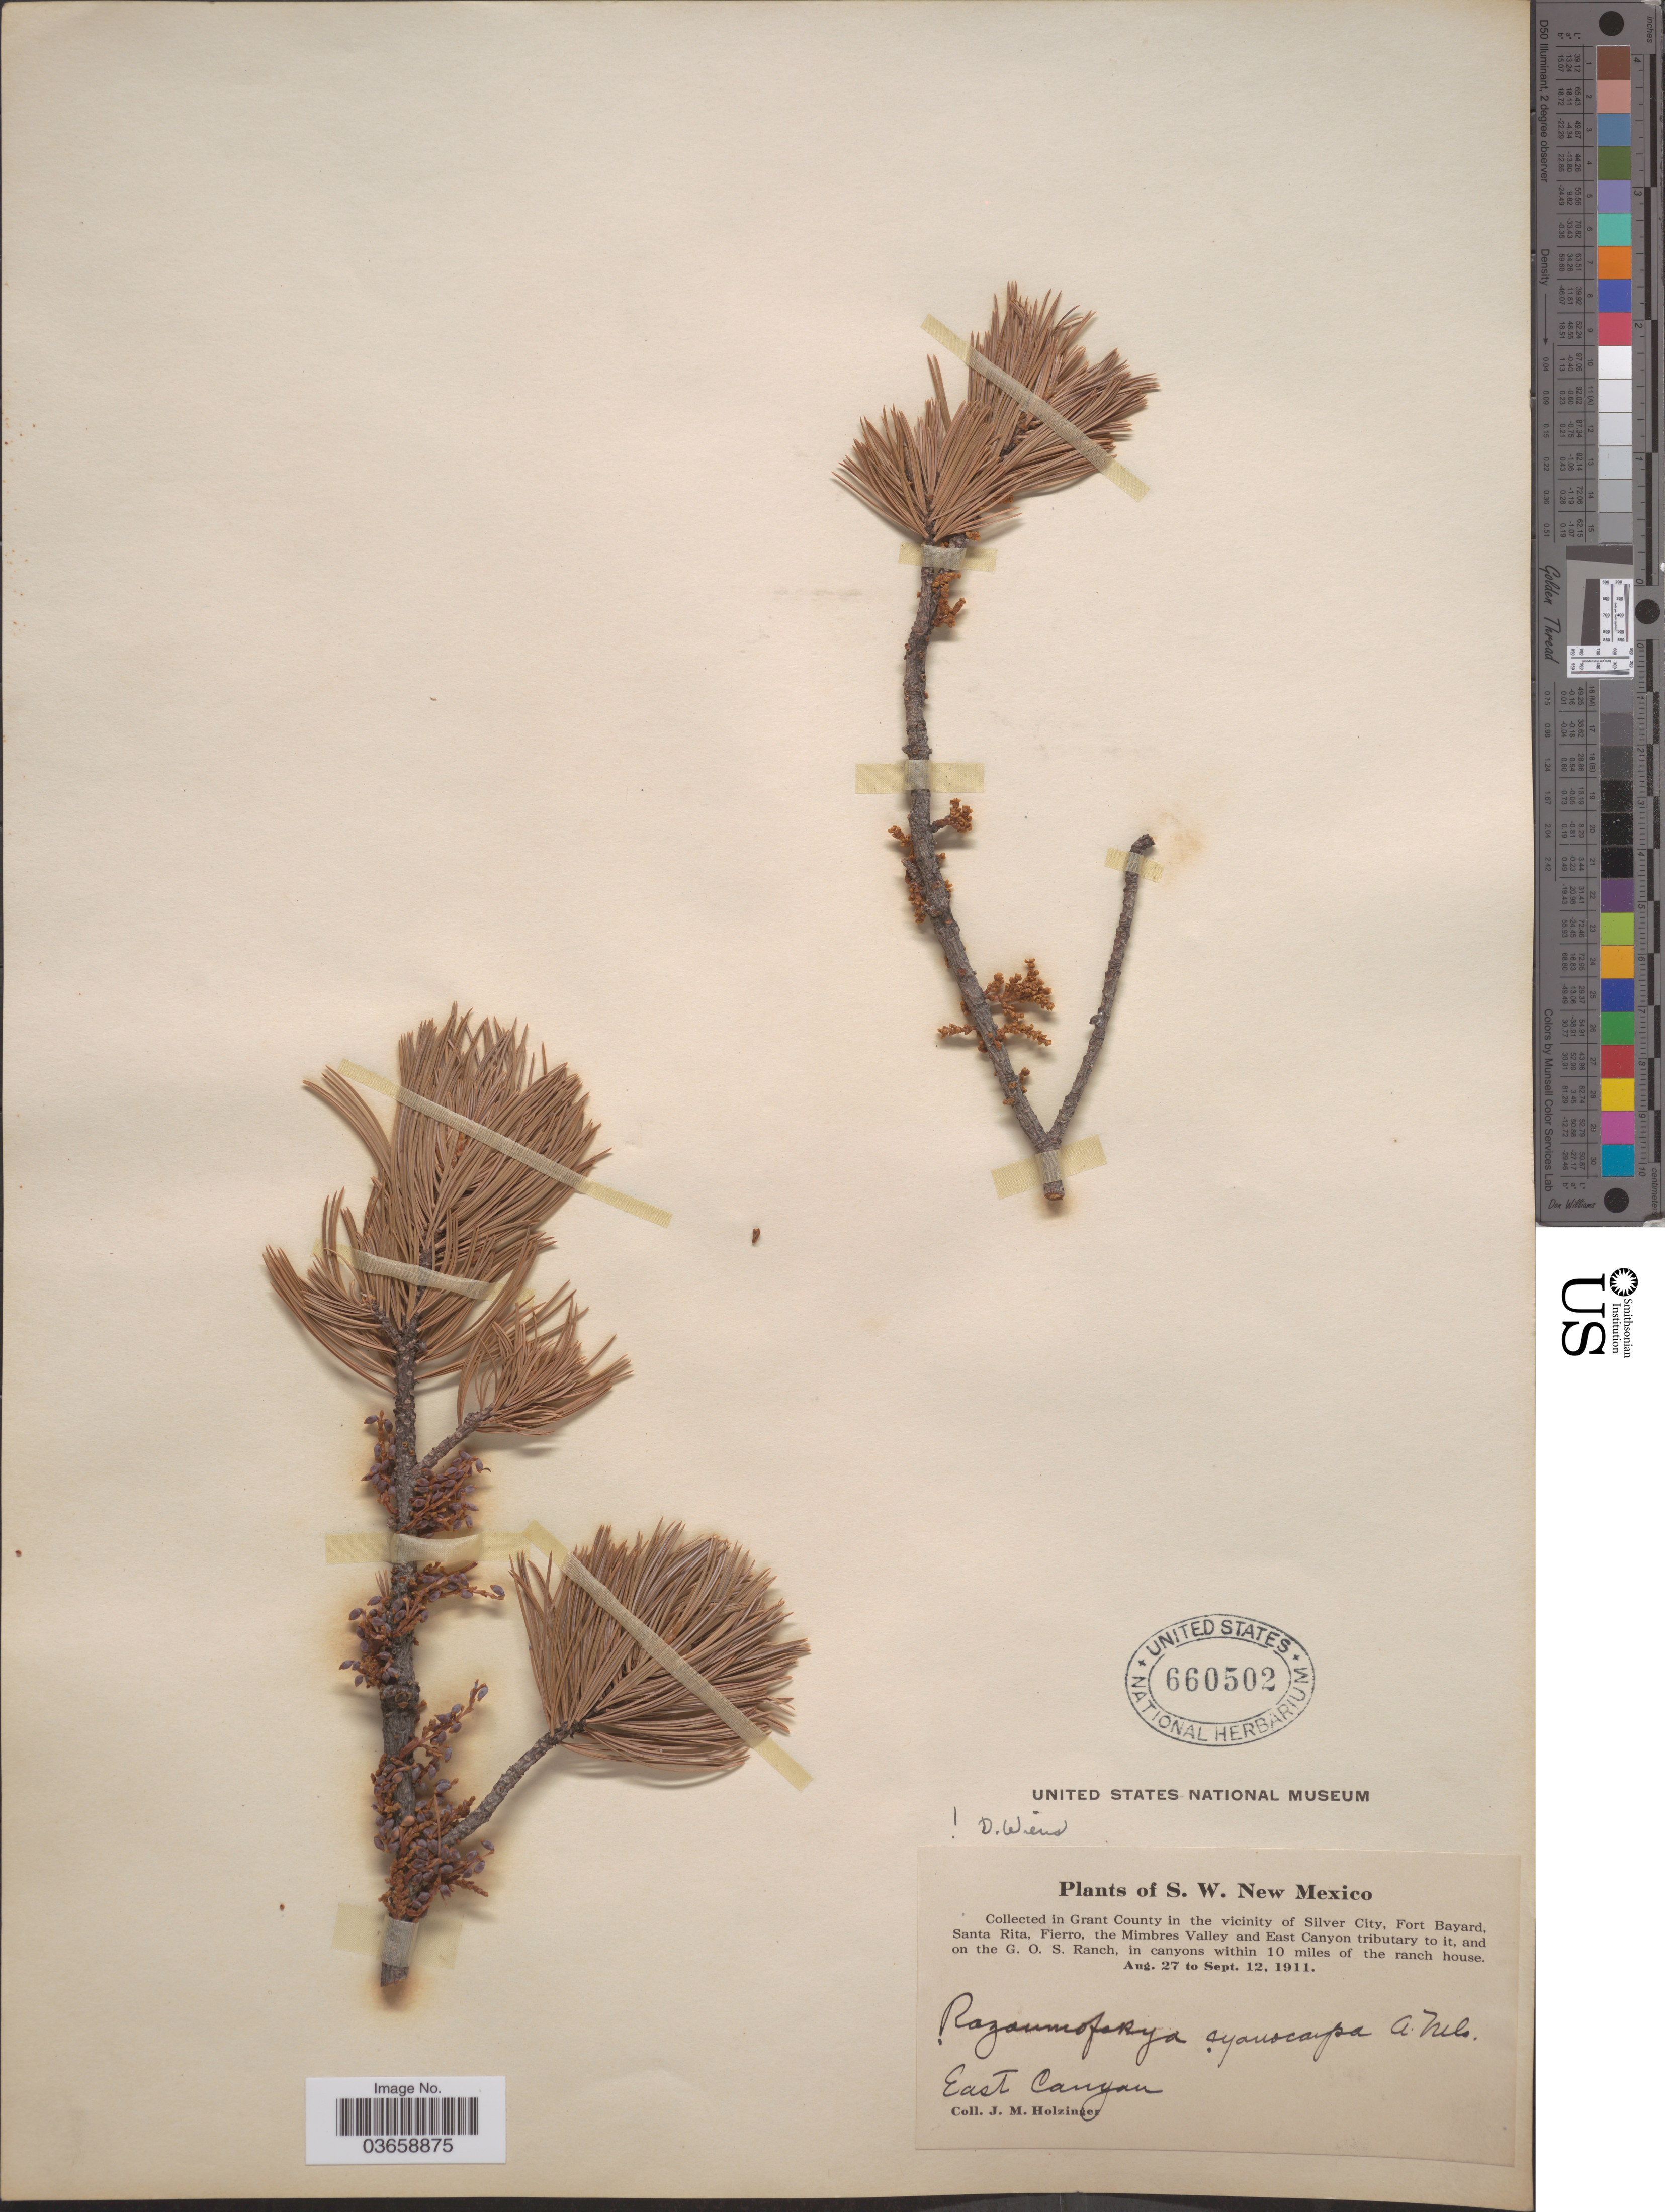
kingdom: Plantae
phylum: Tracheophyta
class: Magnoliopsida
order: Santalales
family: Viscaceae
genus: Arceuthobium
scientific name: Arceuthobium campylopodum f. cyanocarpum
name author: (A. Nelson) L.S. Gill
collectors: J. M. Holzinger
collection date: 1911-08-27/1911-09-12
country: United States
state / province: New Mexico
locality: S.W. New Mexico. In Grant County in the vicinity of Silver City, Fort Bayard, Santa Rita, Fierro, the Mimbres Valley and East Canyon tributary to it, and on the G. O. S. Ranch, in canyons within 10 miles of the ranch house. East Canyon.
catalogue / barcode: US 660502